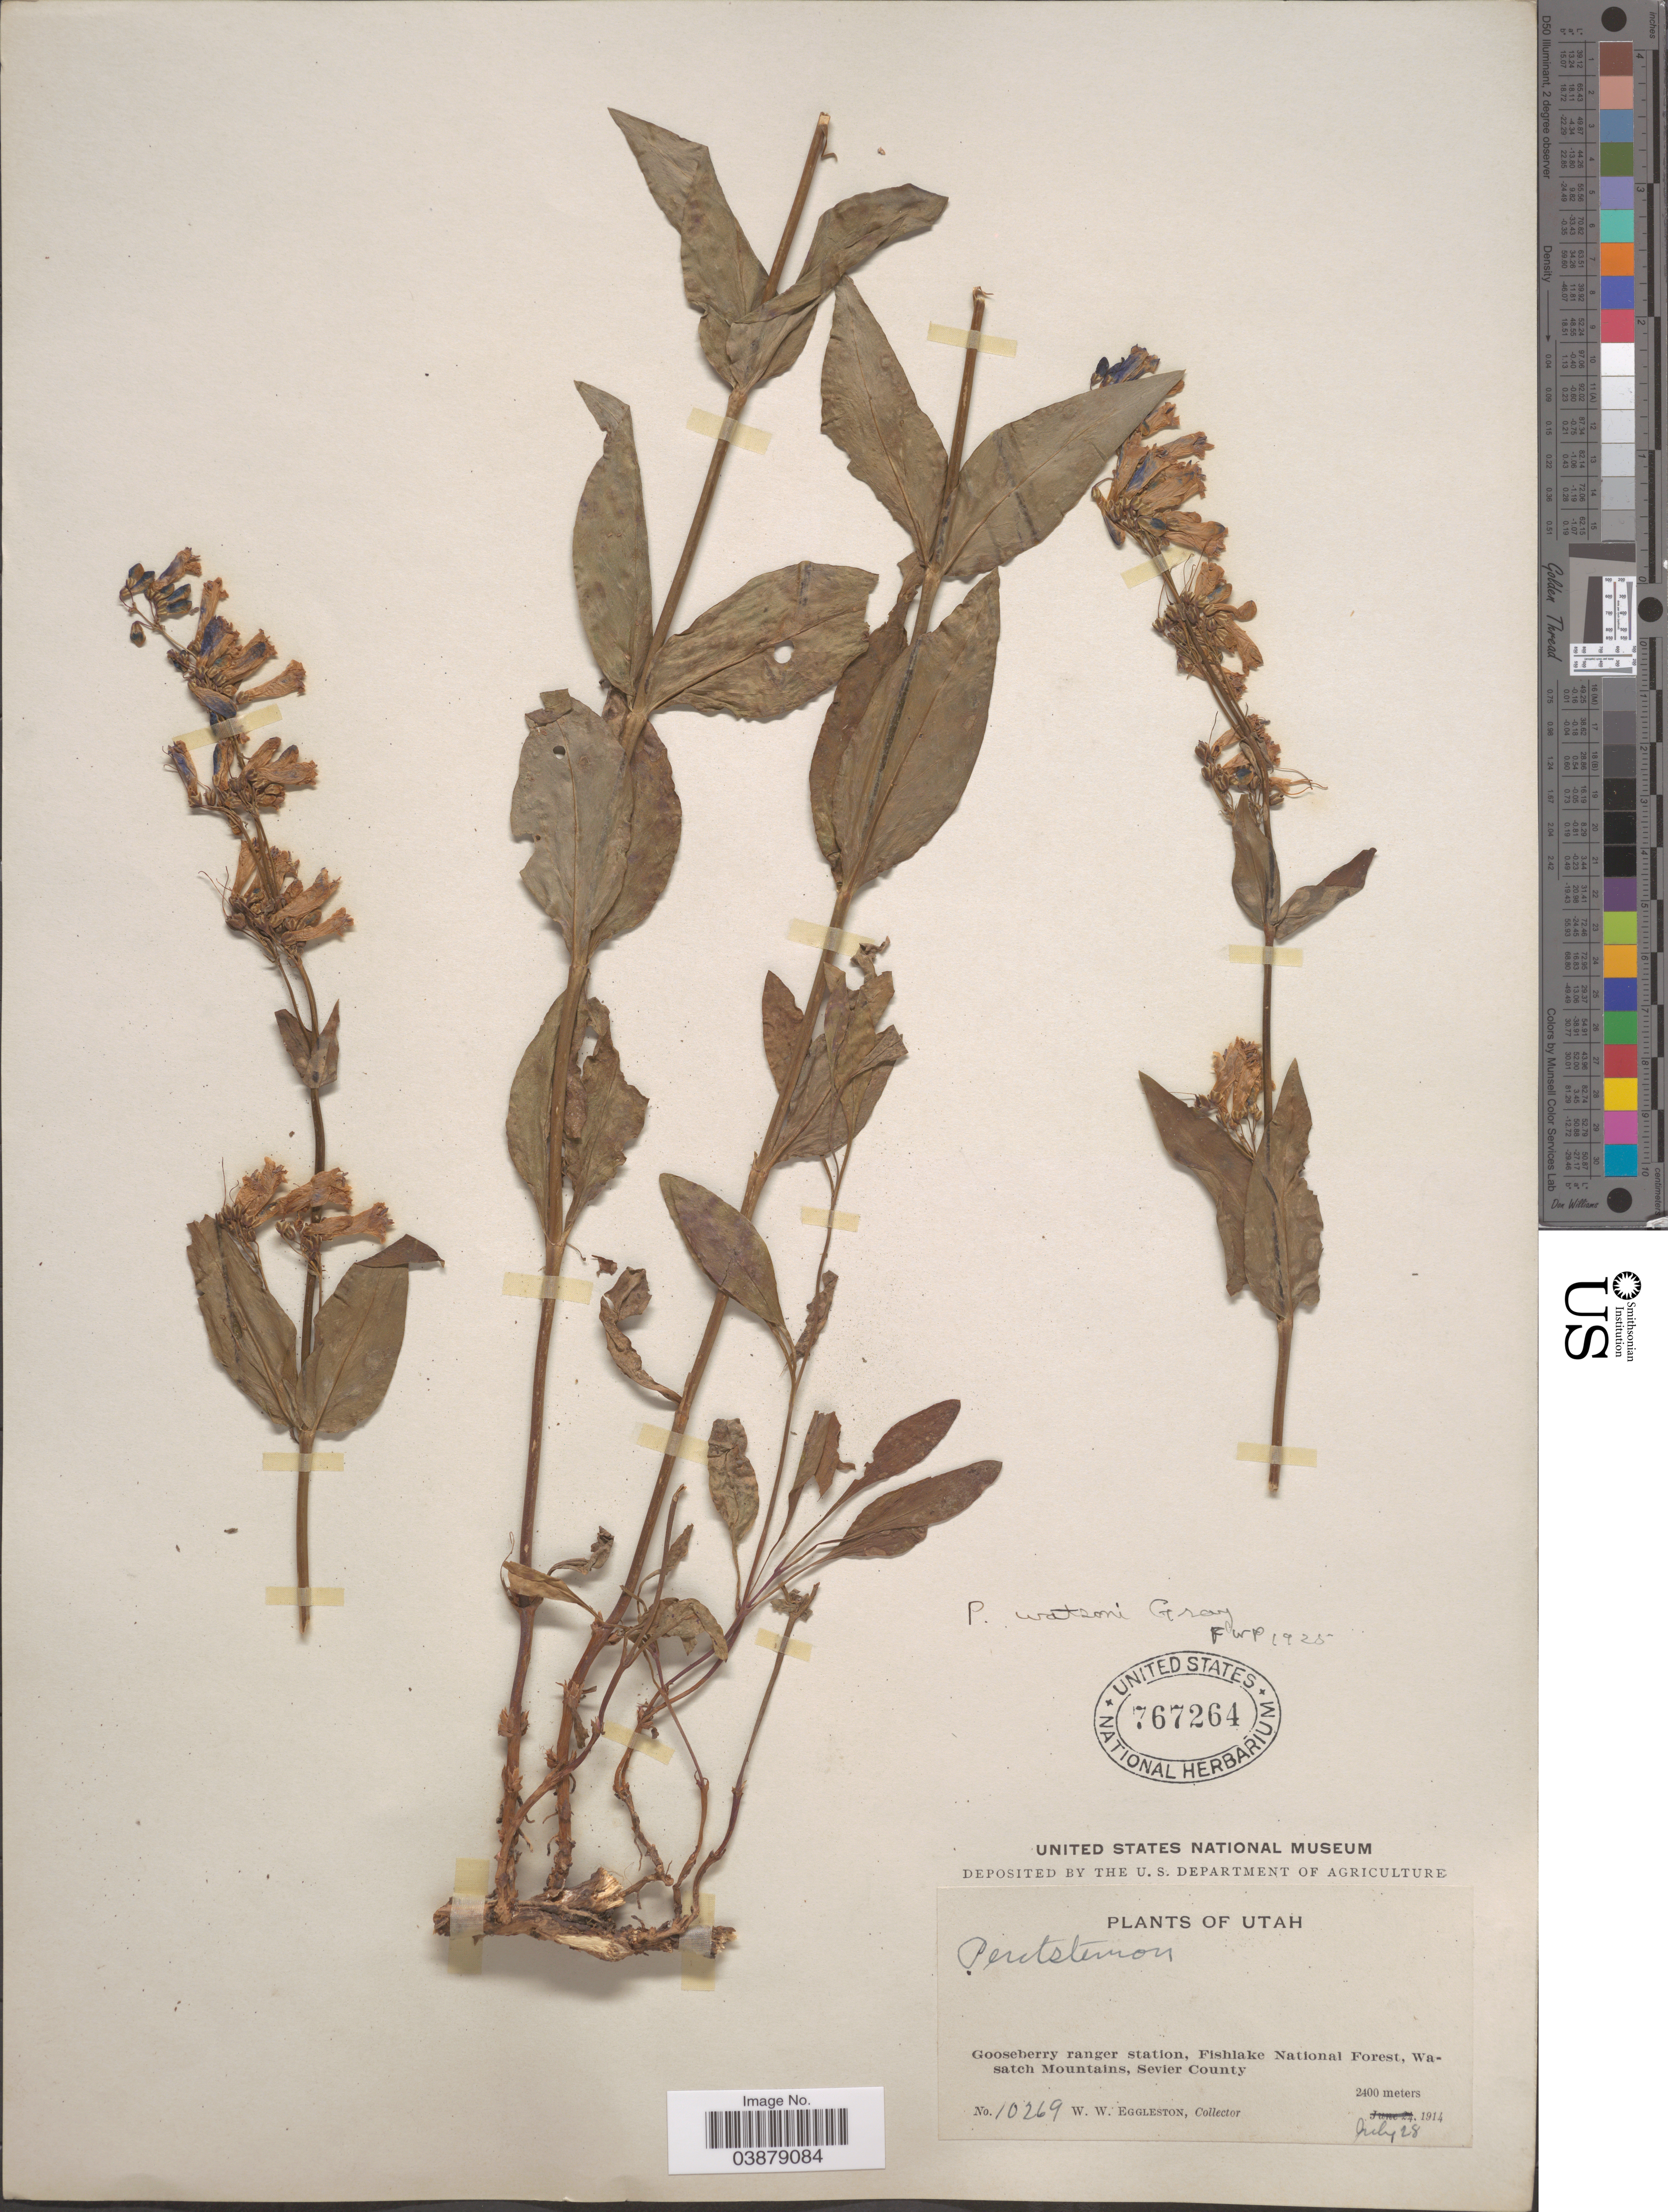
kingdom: Plantae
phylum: Tracheophyta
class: Magnoliopsida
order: Lamiales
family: Plantaginaceae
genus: Penstemon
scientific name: Penstemon watsonii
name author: A. Gray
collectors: W. W. Eggleston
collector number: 10269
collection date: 1914-07-28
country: United States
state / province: Utah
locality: Gooseberry ranger station, Fishlake National Forest, Wasatch Mountains, Sevier County.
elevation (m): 2400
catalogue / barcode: US 767264